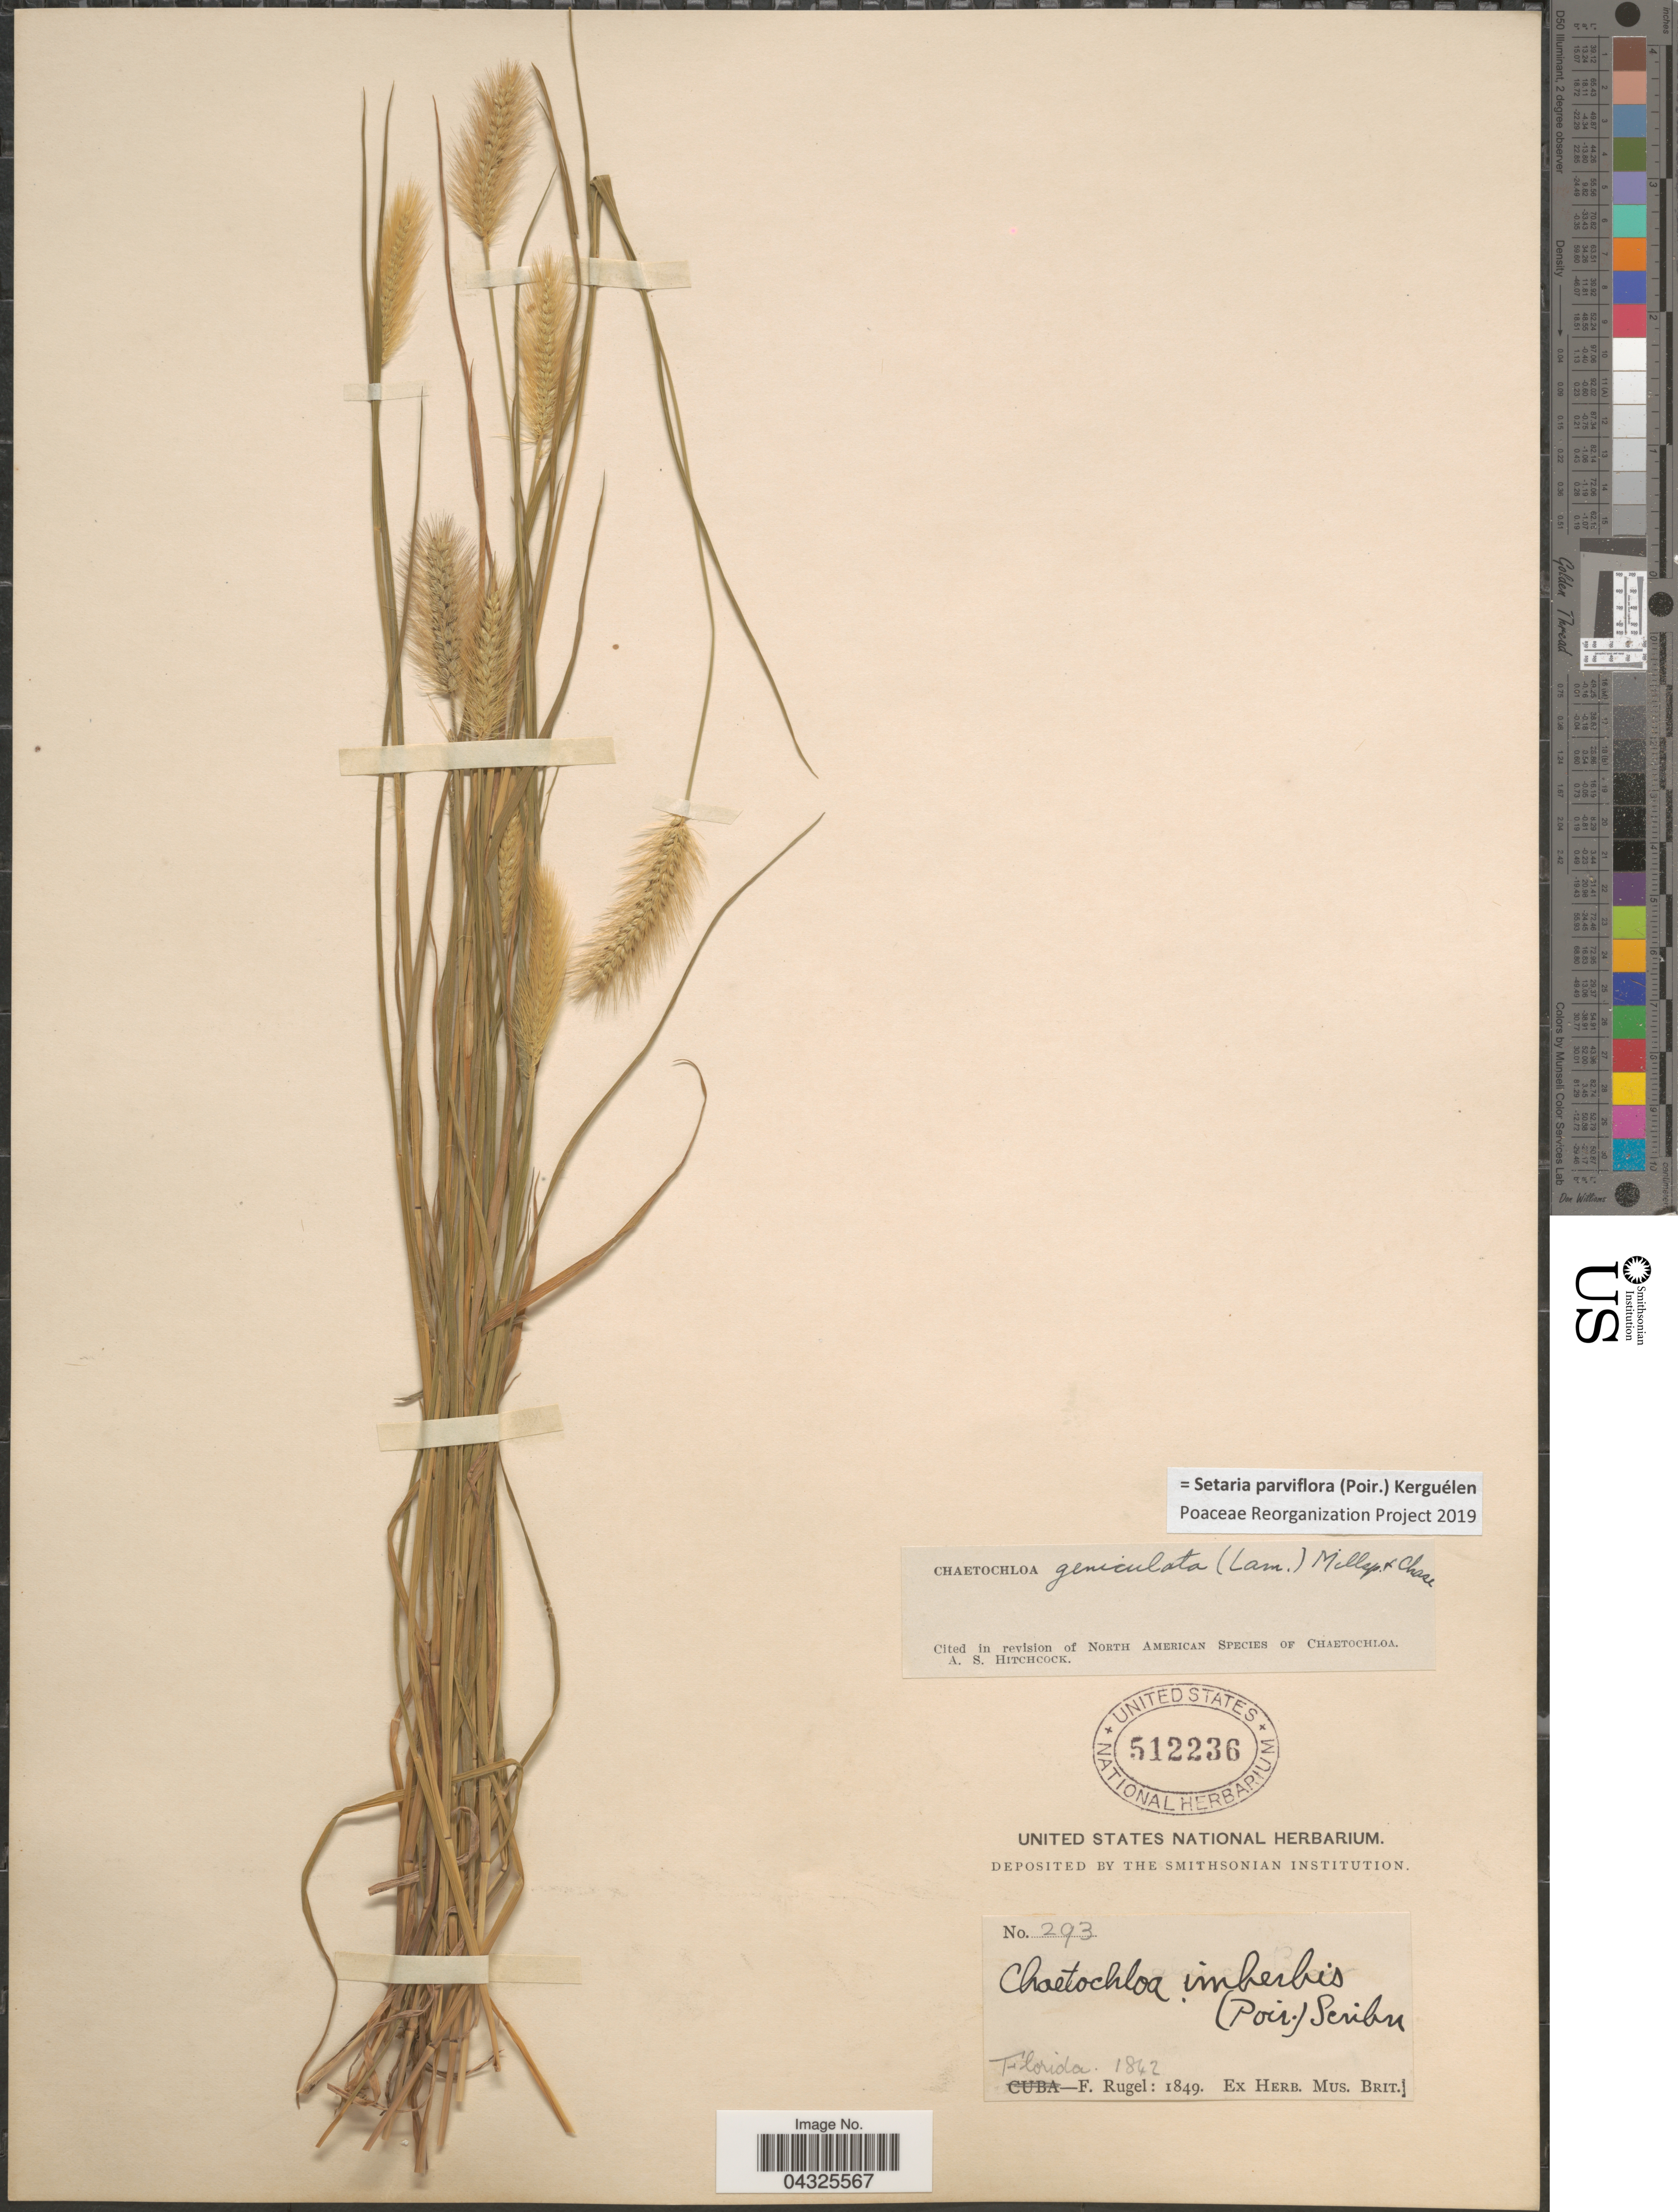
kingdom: Plantae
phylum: Tracheophyta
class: Liliopsida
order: Poales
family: Poaceae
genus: Setaria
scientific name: Setaria parviflora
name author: (Poir.) Kerguélen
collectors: F. Rugel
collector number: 293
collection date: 1842/1849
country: United States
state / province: Florida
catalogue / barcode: US 512236